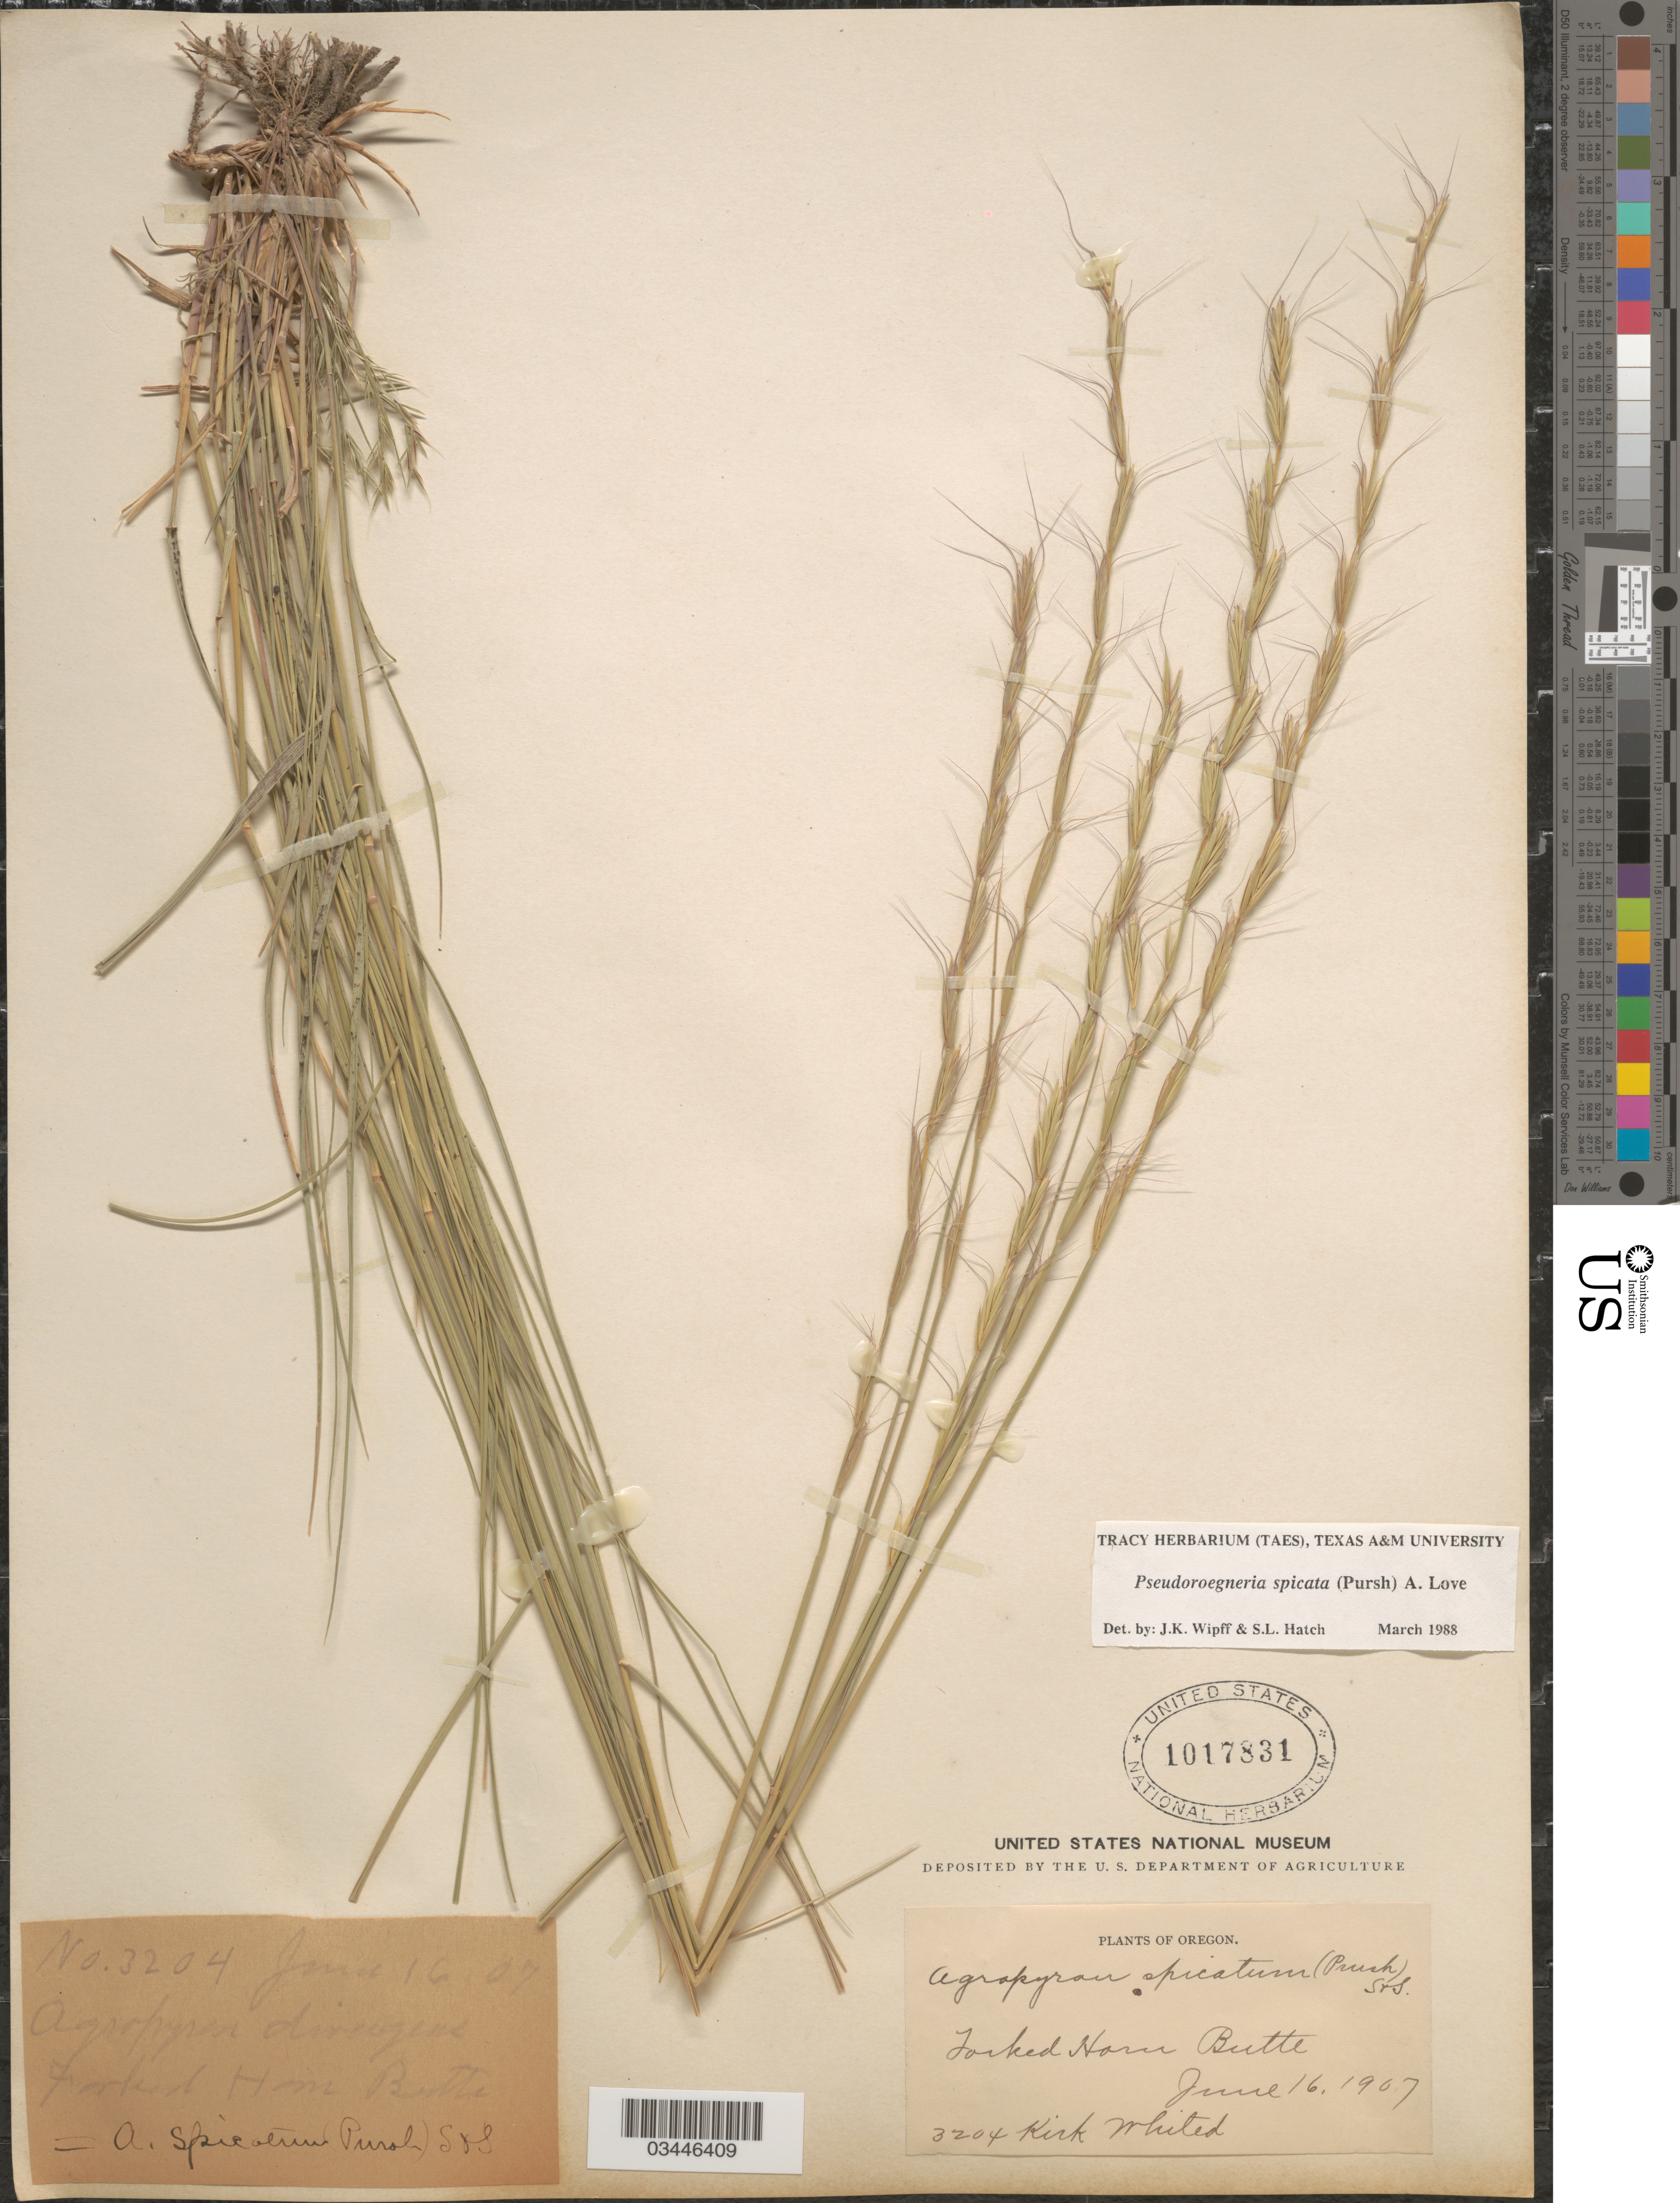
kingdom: Plantae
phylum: Tracheophyta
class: Liliopsida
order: Poales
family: Poaceae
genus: Pseudoroegneria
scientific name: Pseudoroegneria spicata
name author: (Pursh) Á. Löve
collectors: K. Whited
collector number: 3204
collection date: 1907-06-16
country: United States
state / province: Oregon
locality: Forked Horn Butte.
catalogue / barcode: US 1017831